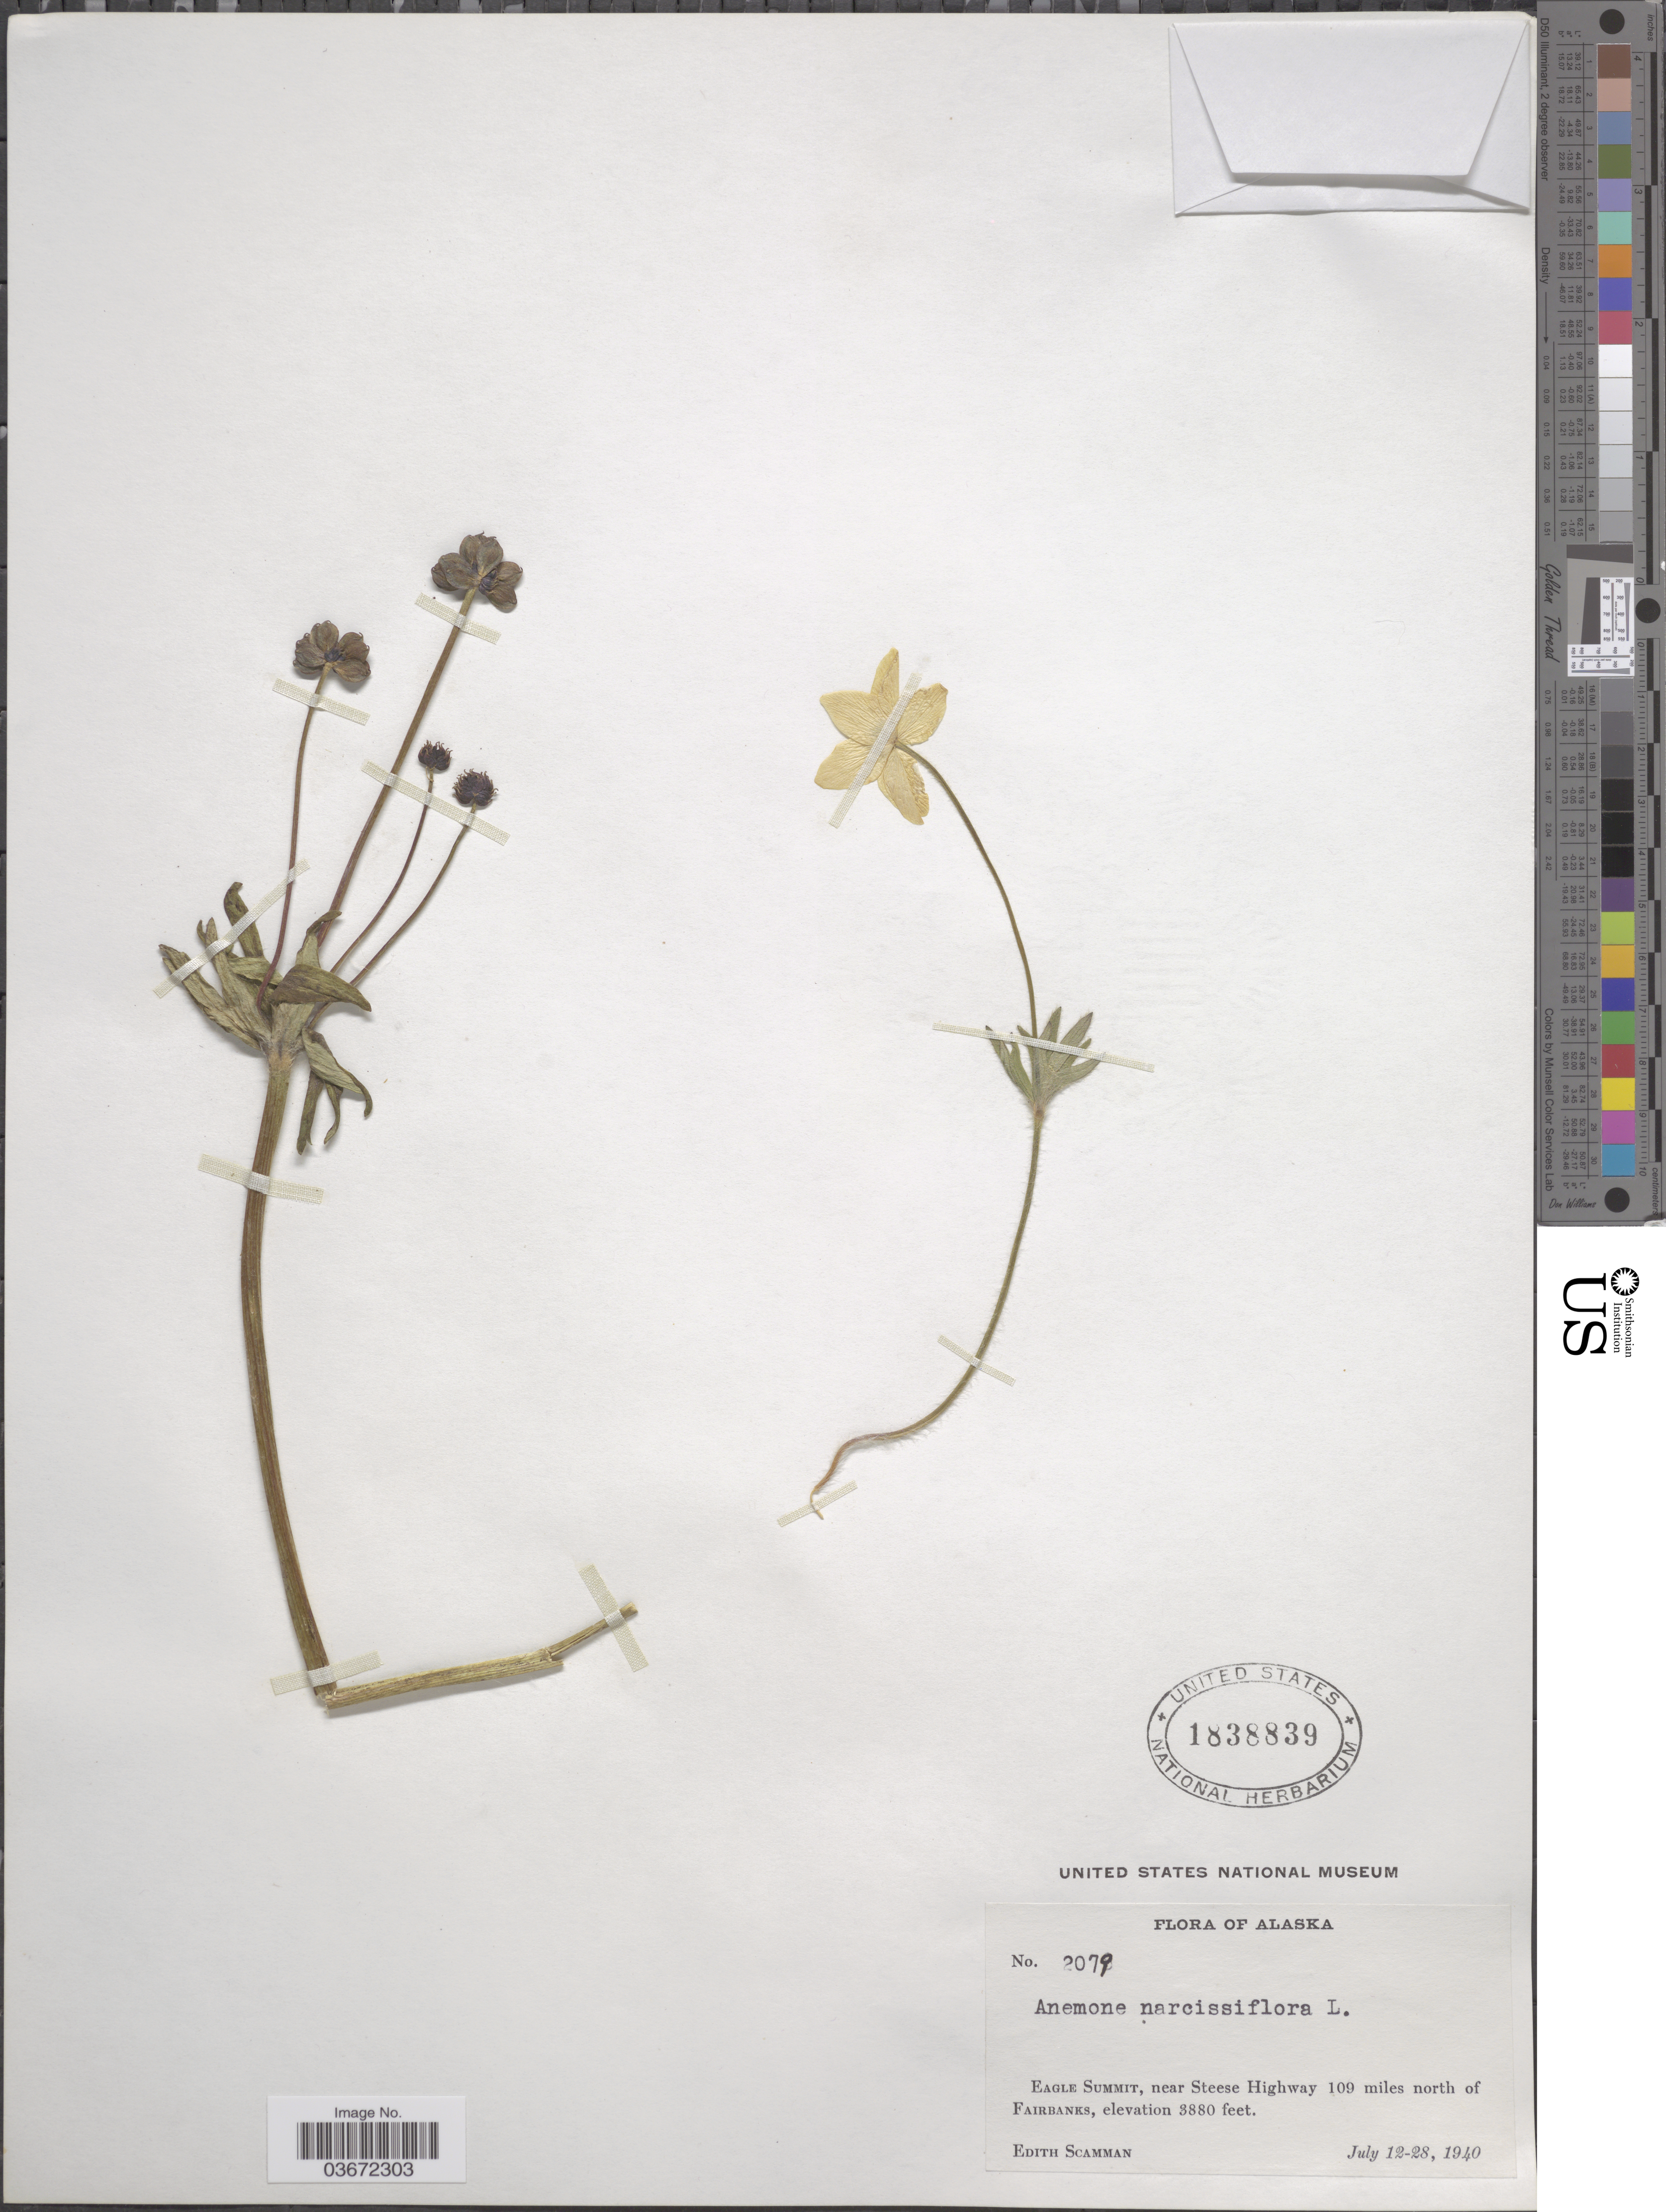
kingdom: Plantae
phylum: Tracheophyta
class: Magnoliopsida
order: Ranunculales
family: Ranunculaceae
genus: Anemone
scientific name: Anemone narcissiflora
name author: L.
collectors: E. Scamman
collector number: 2079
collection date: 1940-07-12/1940-07-28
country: United States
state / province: Alaska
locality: Eagle Summit, near Steese Highway 109 miles north of Fairbanks.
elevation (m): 1183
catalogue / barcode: US 1838839